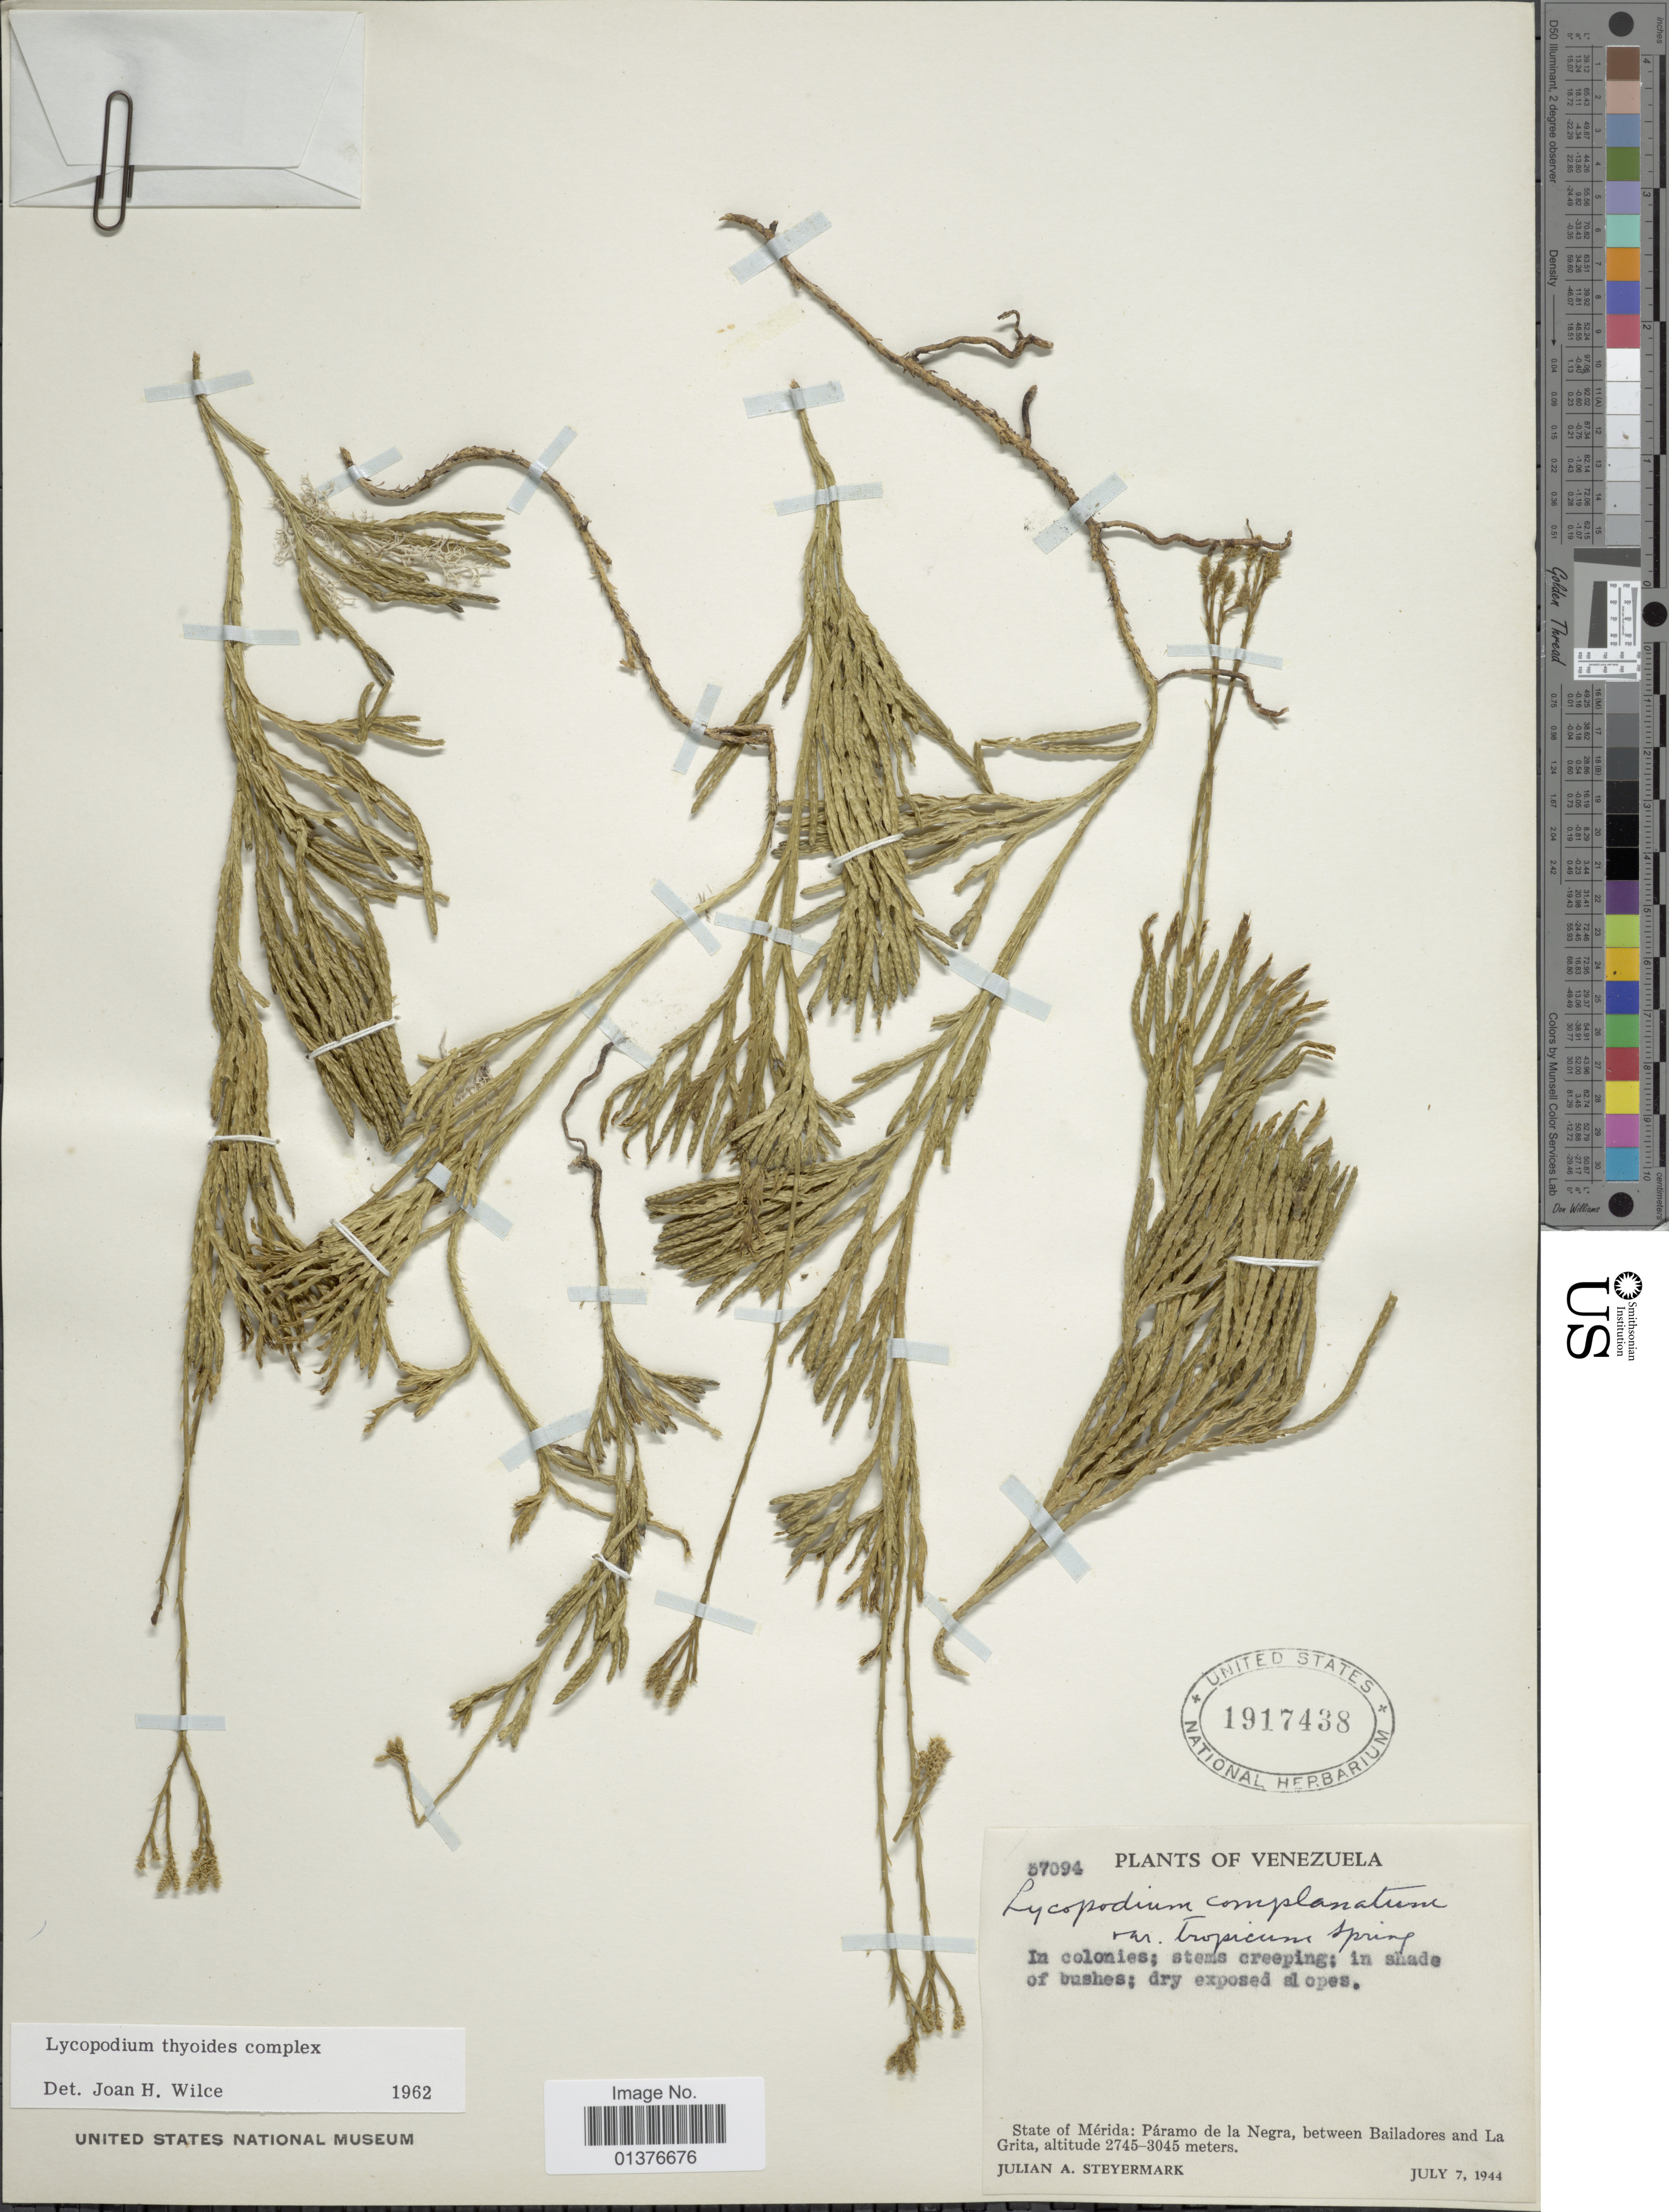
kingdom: Plantae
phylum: Tracheophyta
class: Lycopodiopsida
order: Lycopodiales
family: Lycopodiaceae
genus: Diphasiastrum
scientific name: Diphasiastrum thyoides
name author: (Humb. & Bonpl. ex Willd.) Holub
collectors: J. Steyermark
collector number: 37094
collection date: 1944-07-07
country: Venezuela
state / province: Mérida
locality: State of Mérida: Páramo de la Negra, between Bailadores and La Grita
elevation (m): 2745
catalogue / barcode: US 1917438